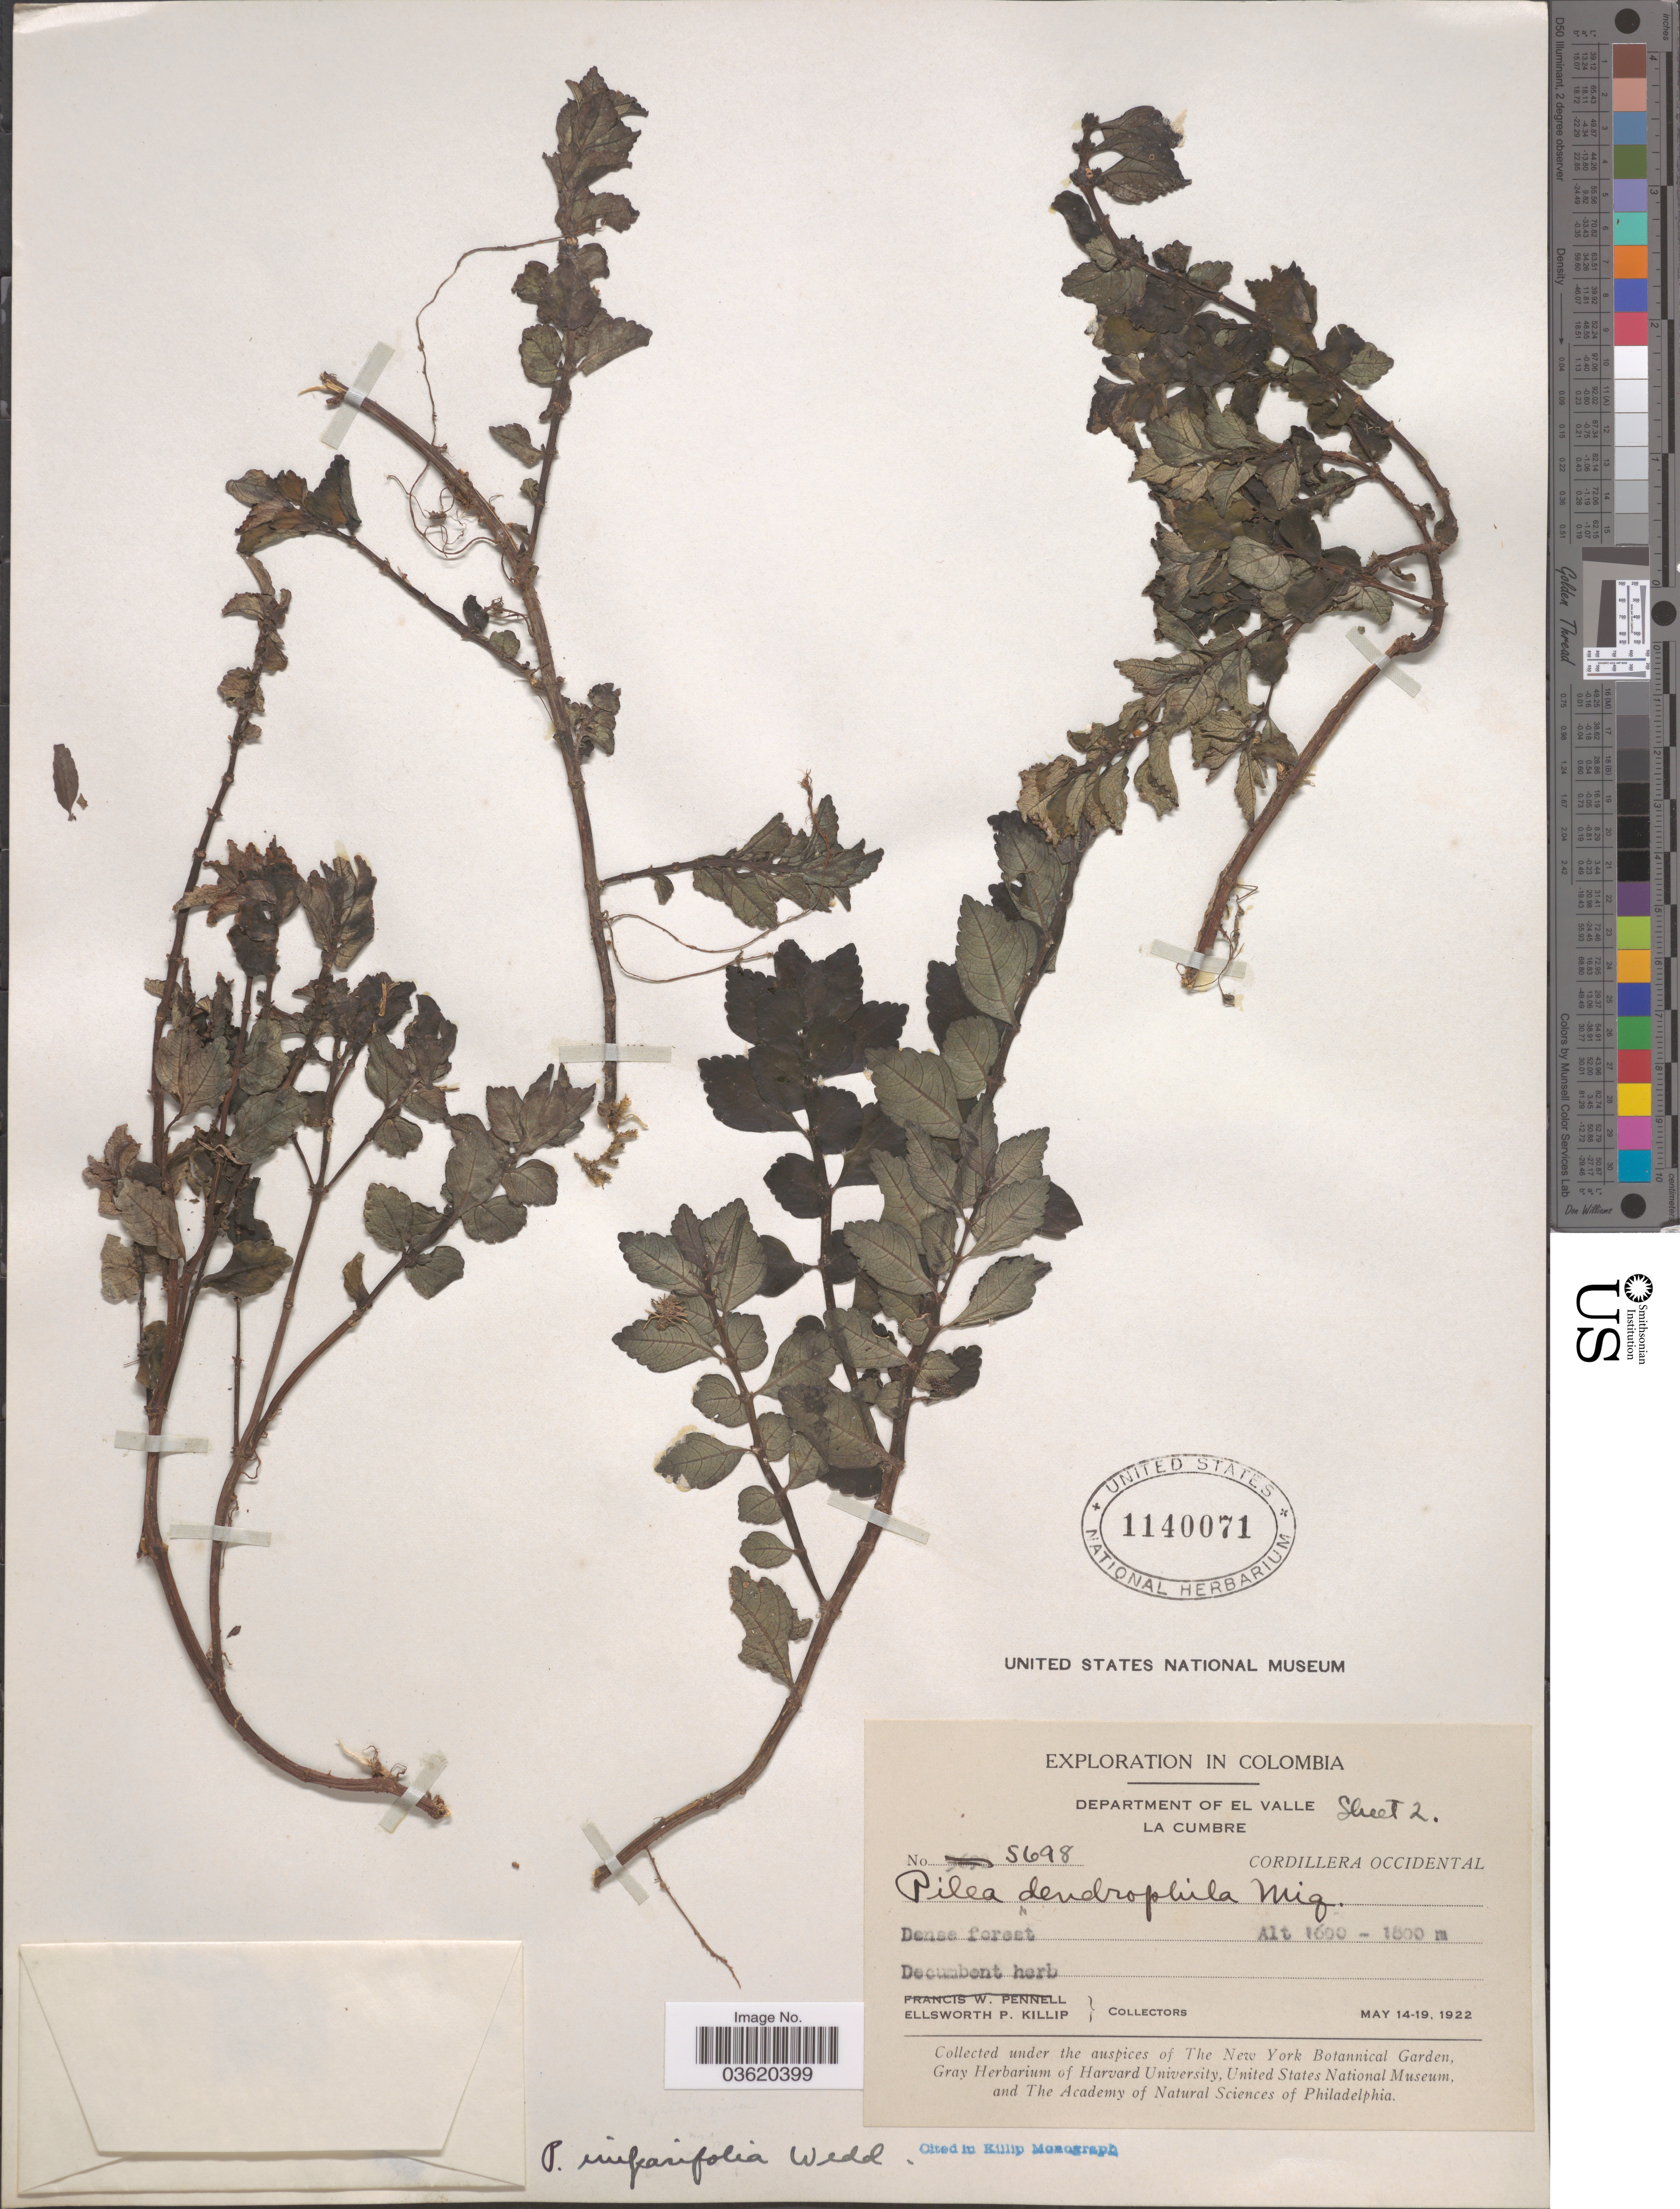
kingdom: Plantae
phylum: Tracheophyta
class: Magnoliopsida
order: Rosales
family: Urticaceae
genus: Pilea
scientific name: Pilea imparifolia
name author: Wedd.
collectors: E. P. Killip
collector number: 5698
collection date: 1922-05-14/1922-05-19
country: Colombia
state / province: Valle del Cauca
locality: Department of El Valle. La Cumbre. Cordillera Occidental.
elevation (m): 1600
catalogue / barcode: US 1140071